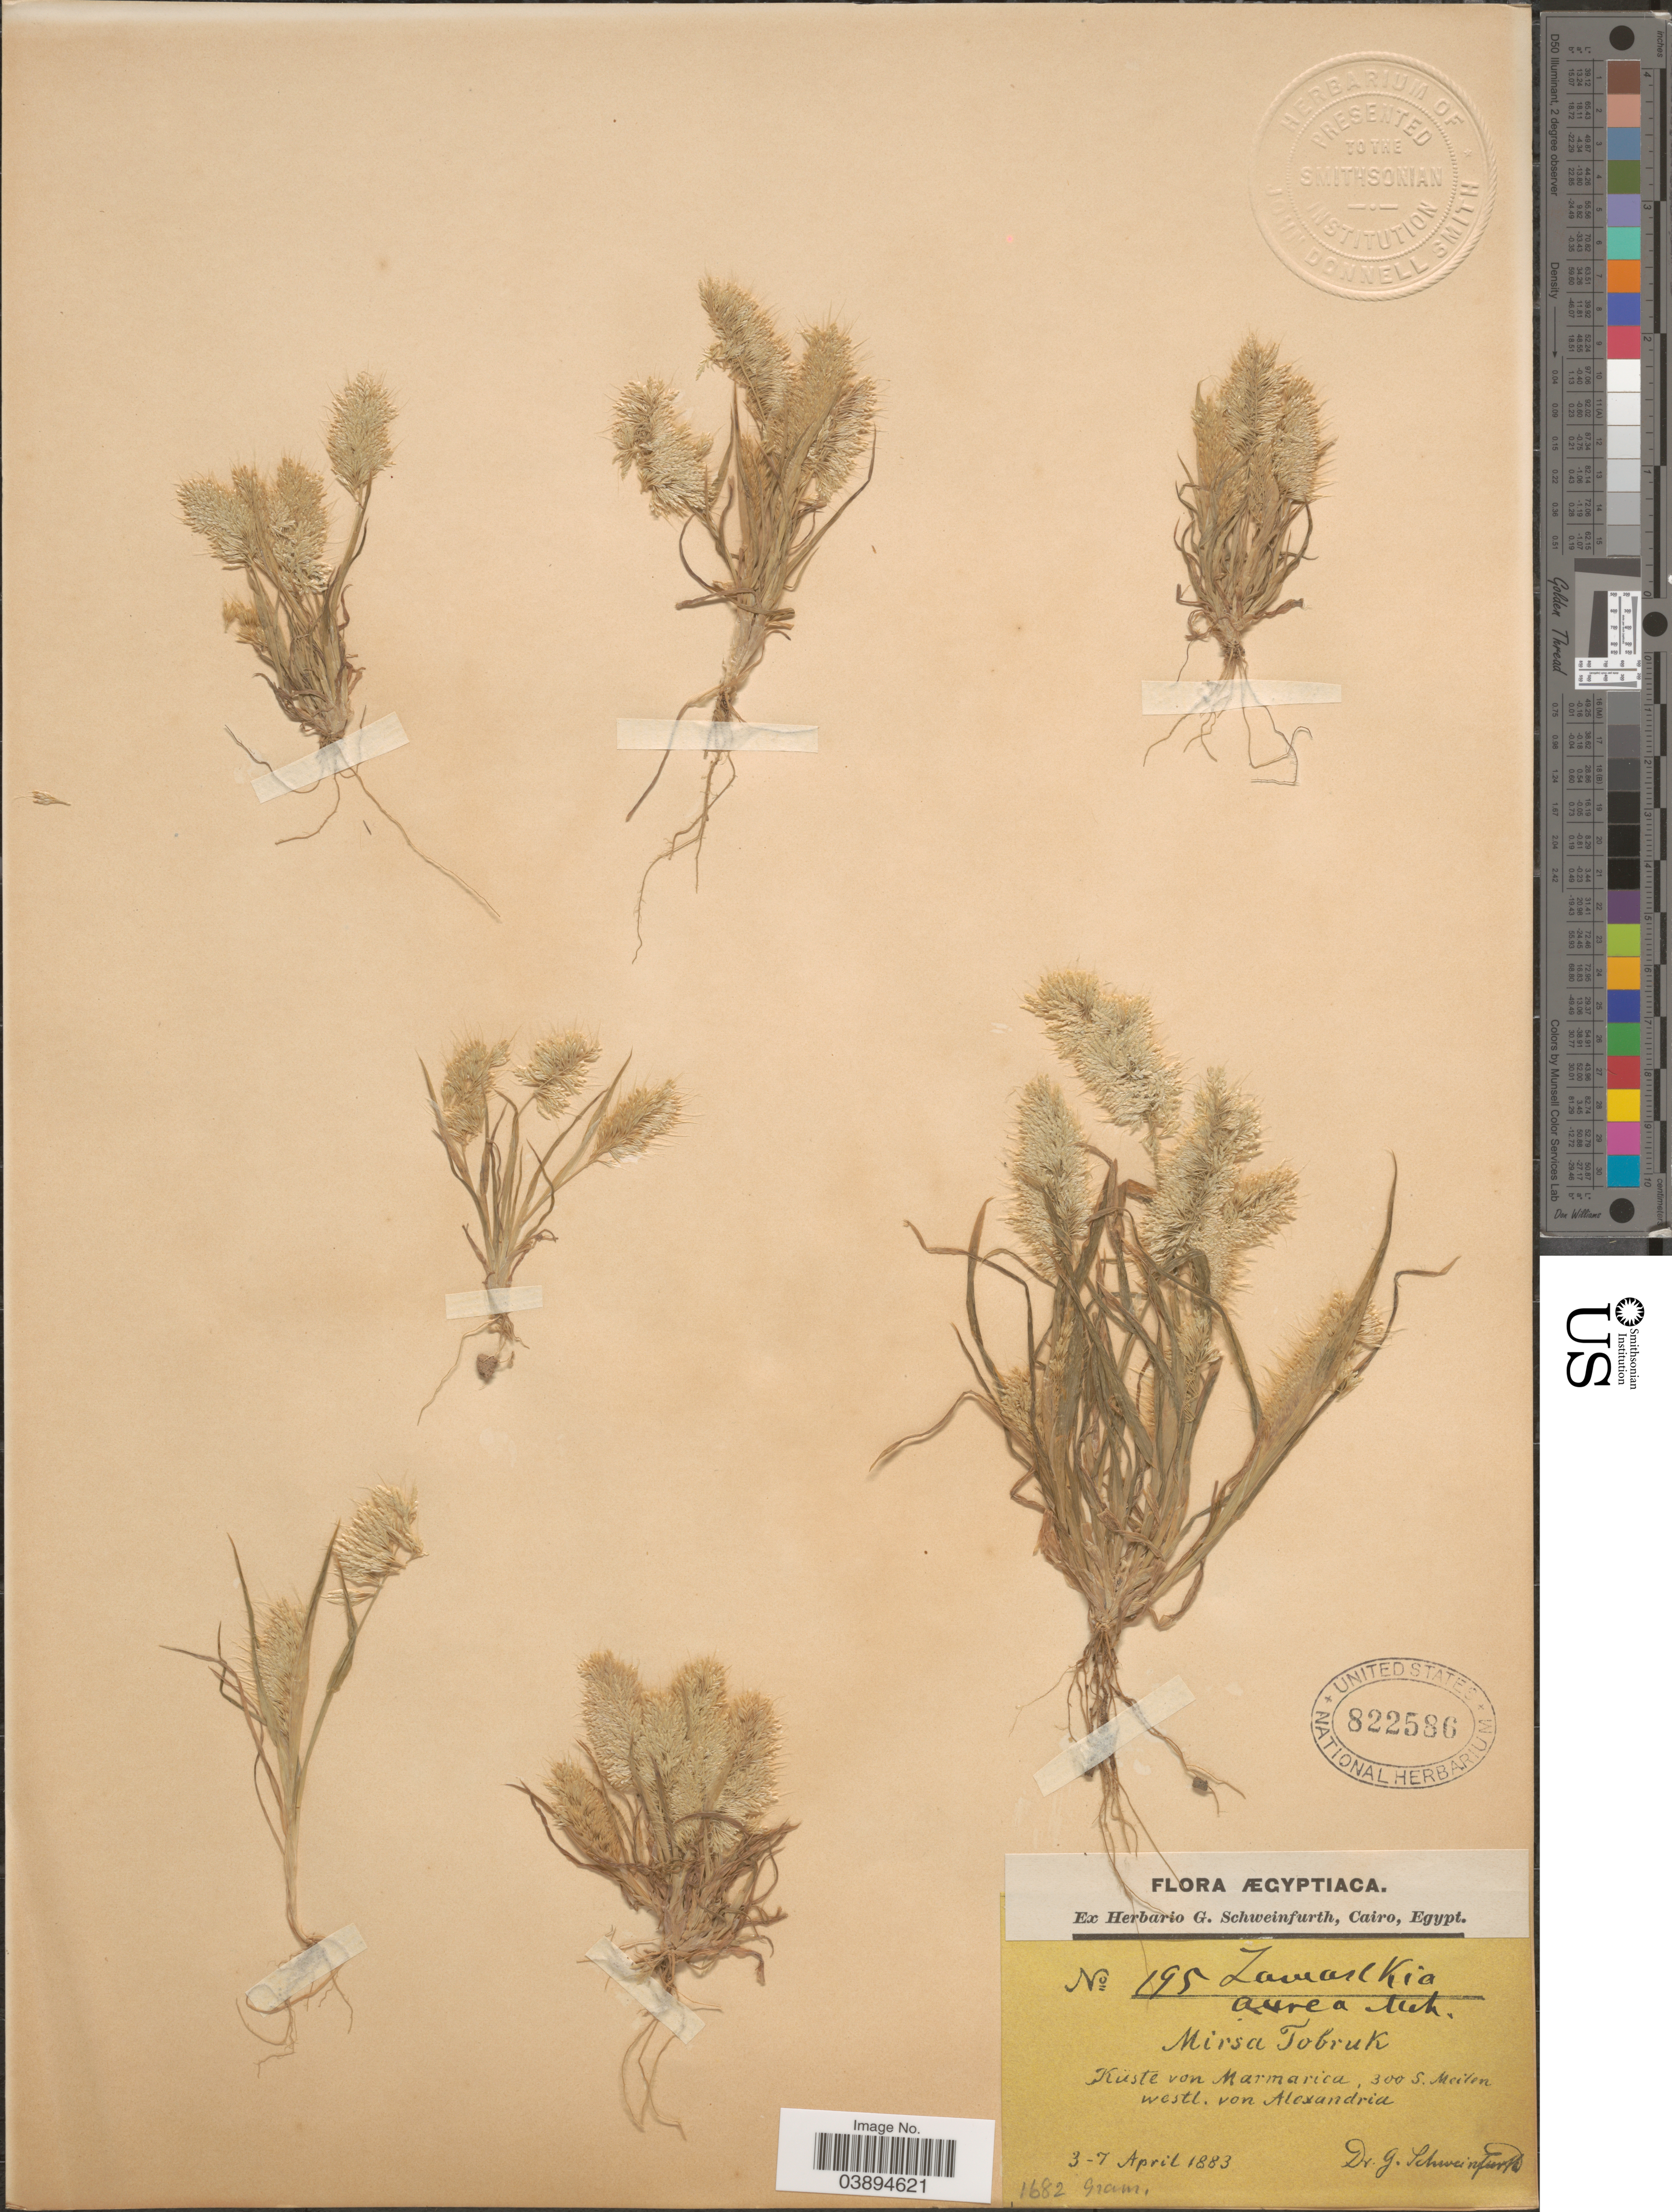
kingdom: Plantae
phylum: Tracheophyta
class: Liliopsida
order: Poales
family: Poaceae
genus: Lamarckia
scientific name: Lamarckia aurea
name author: (L.) Moench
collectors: G. A. Schweinfurth (herbarium)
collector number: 195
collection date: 1883-04-03/1883-04-07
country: Egypt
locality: Ægyptiaca. Küste von Marmarica, 300 S. Meilen [unsure placement] westl. von Alexandria.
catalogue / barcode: US 822586